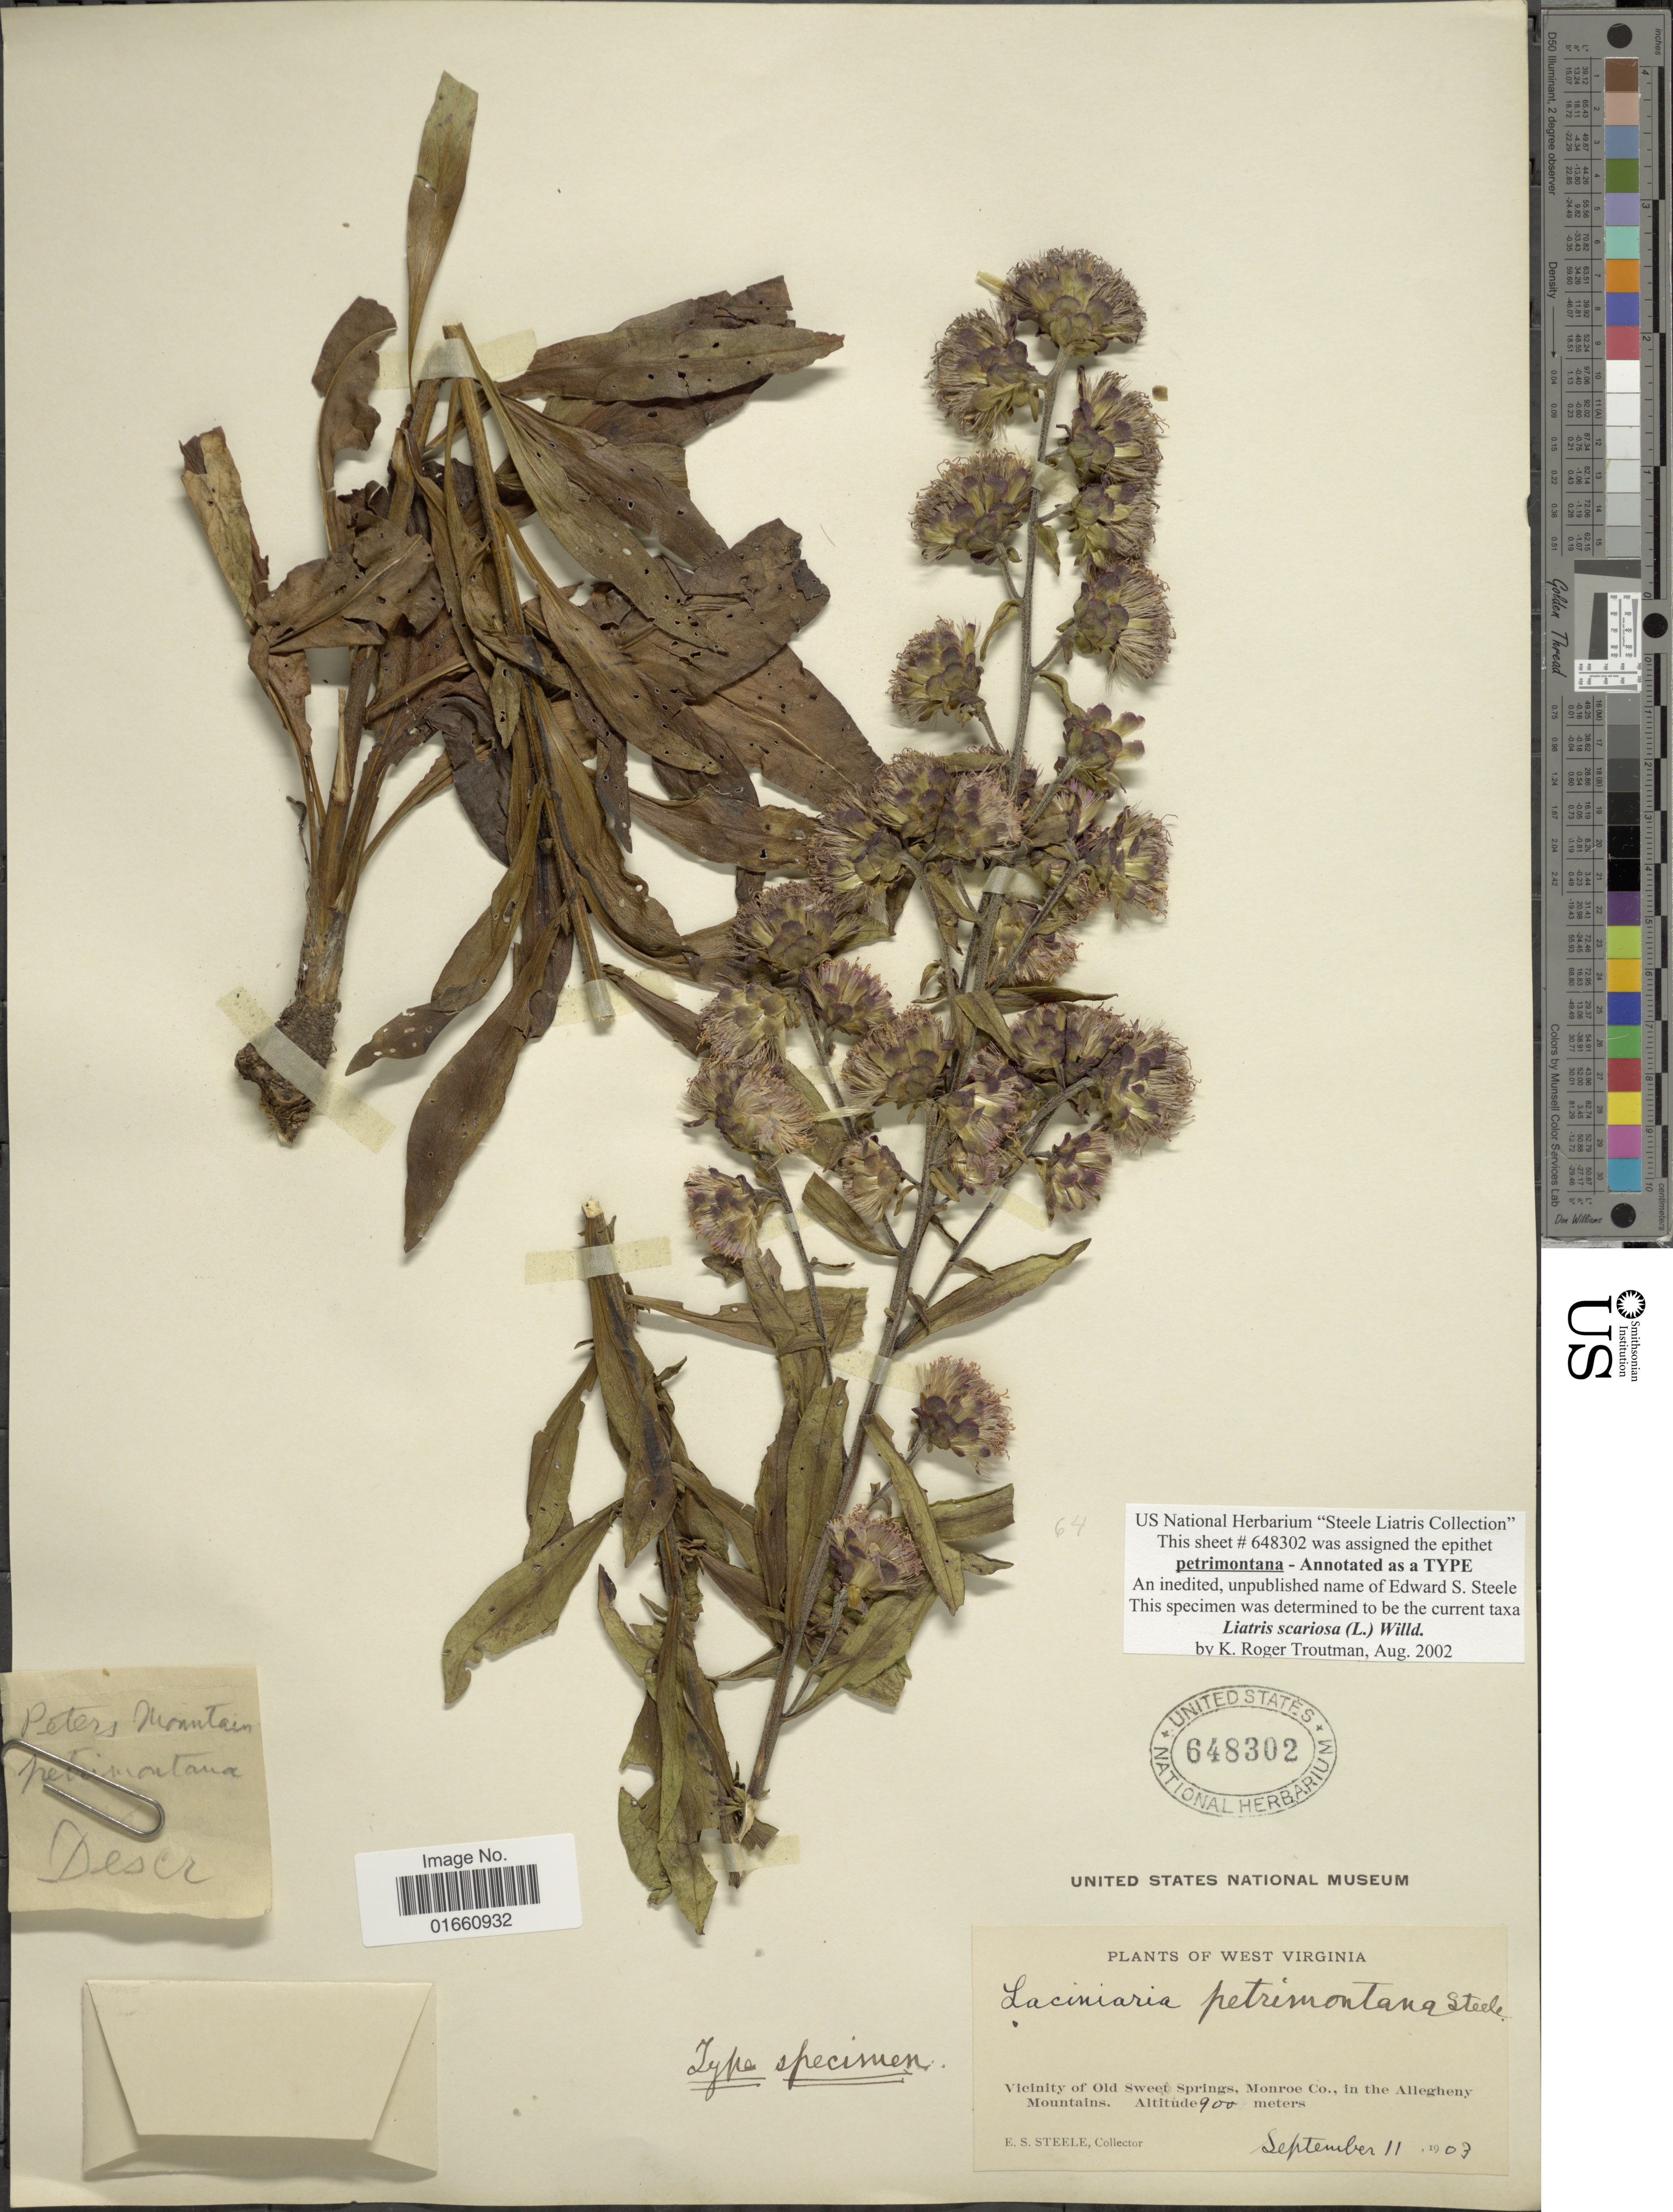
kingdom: Plantae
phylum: Tracheophyta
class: Magnoliopsida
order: Asterales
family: Asteraceae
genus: Liatris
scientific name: Liatris scariosa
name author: (L.) Willd.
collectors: E. Steele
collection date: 1907-09-11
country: United States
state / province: West Virginia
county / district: Monroe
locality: Vicinity of Old Sweet Springs, Monroe Co. In the Allegheny Mountains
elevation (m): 900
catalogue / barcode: US 648302